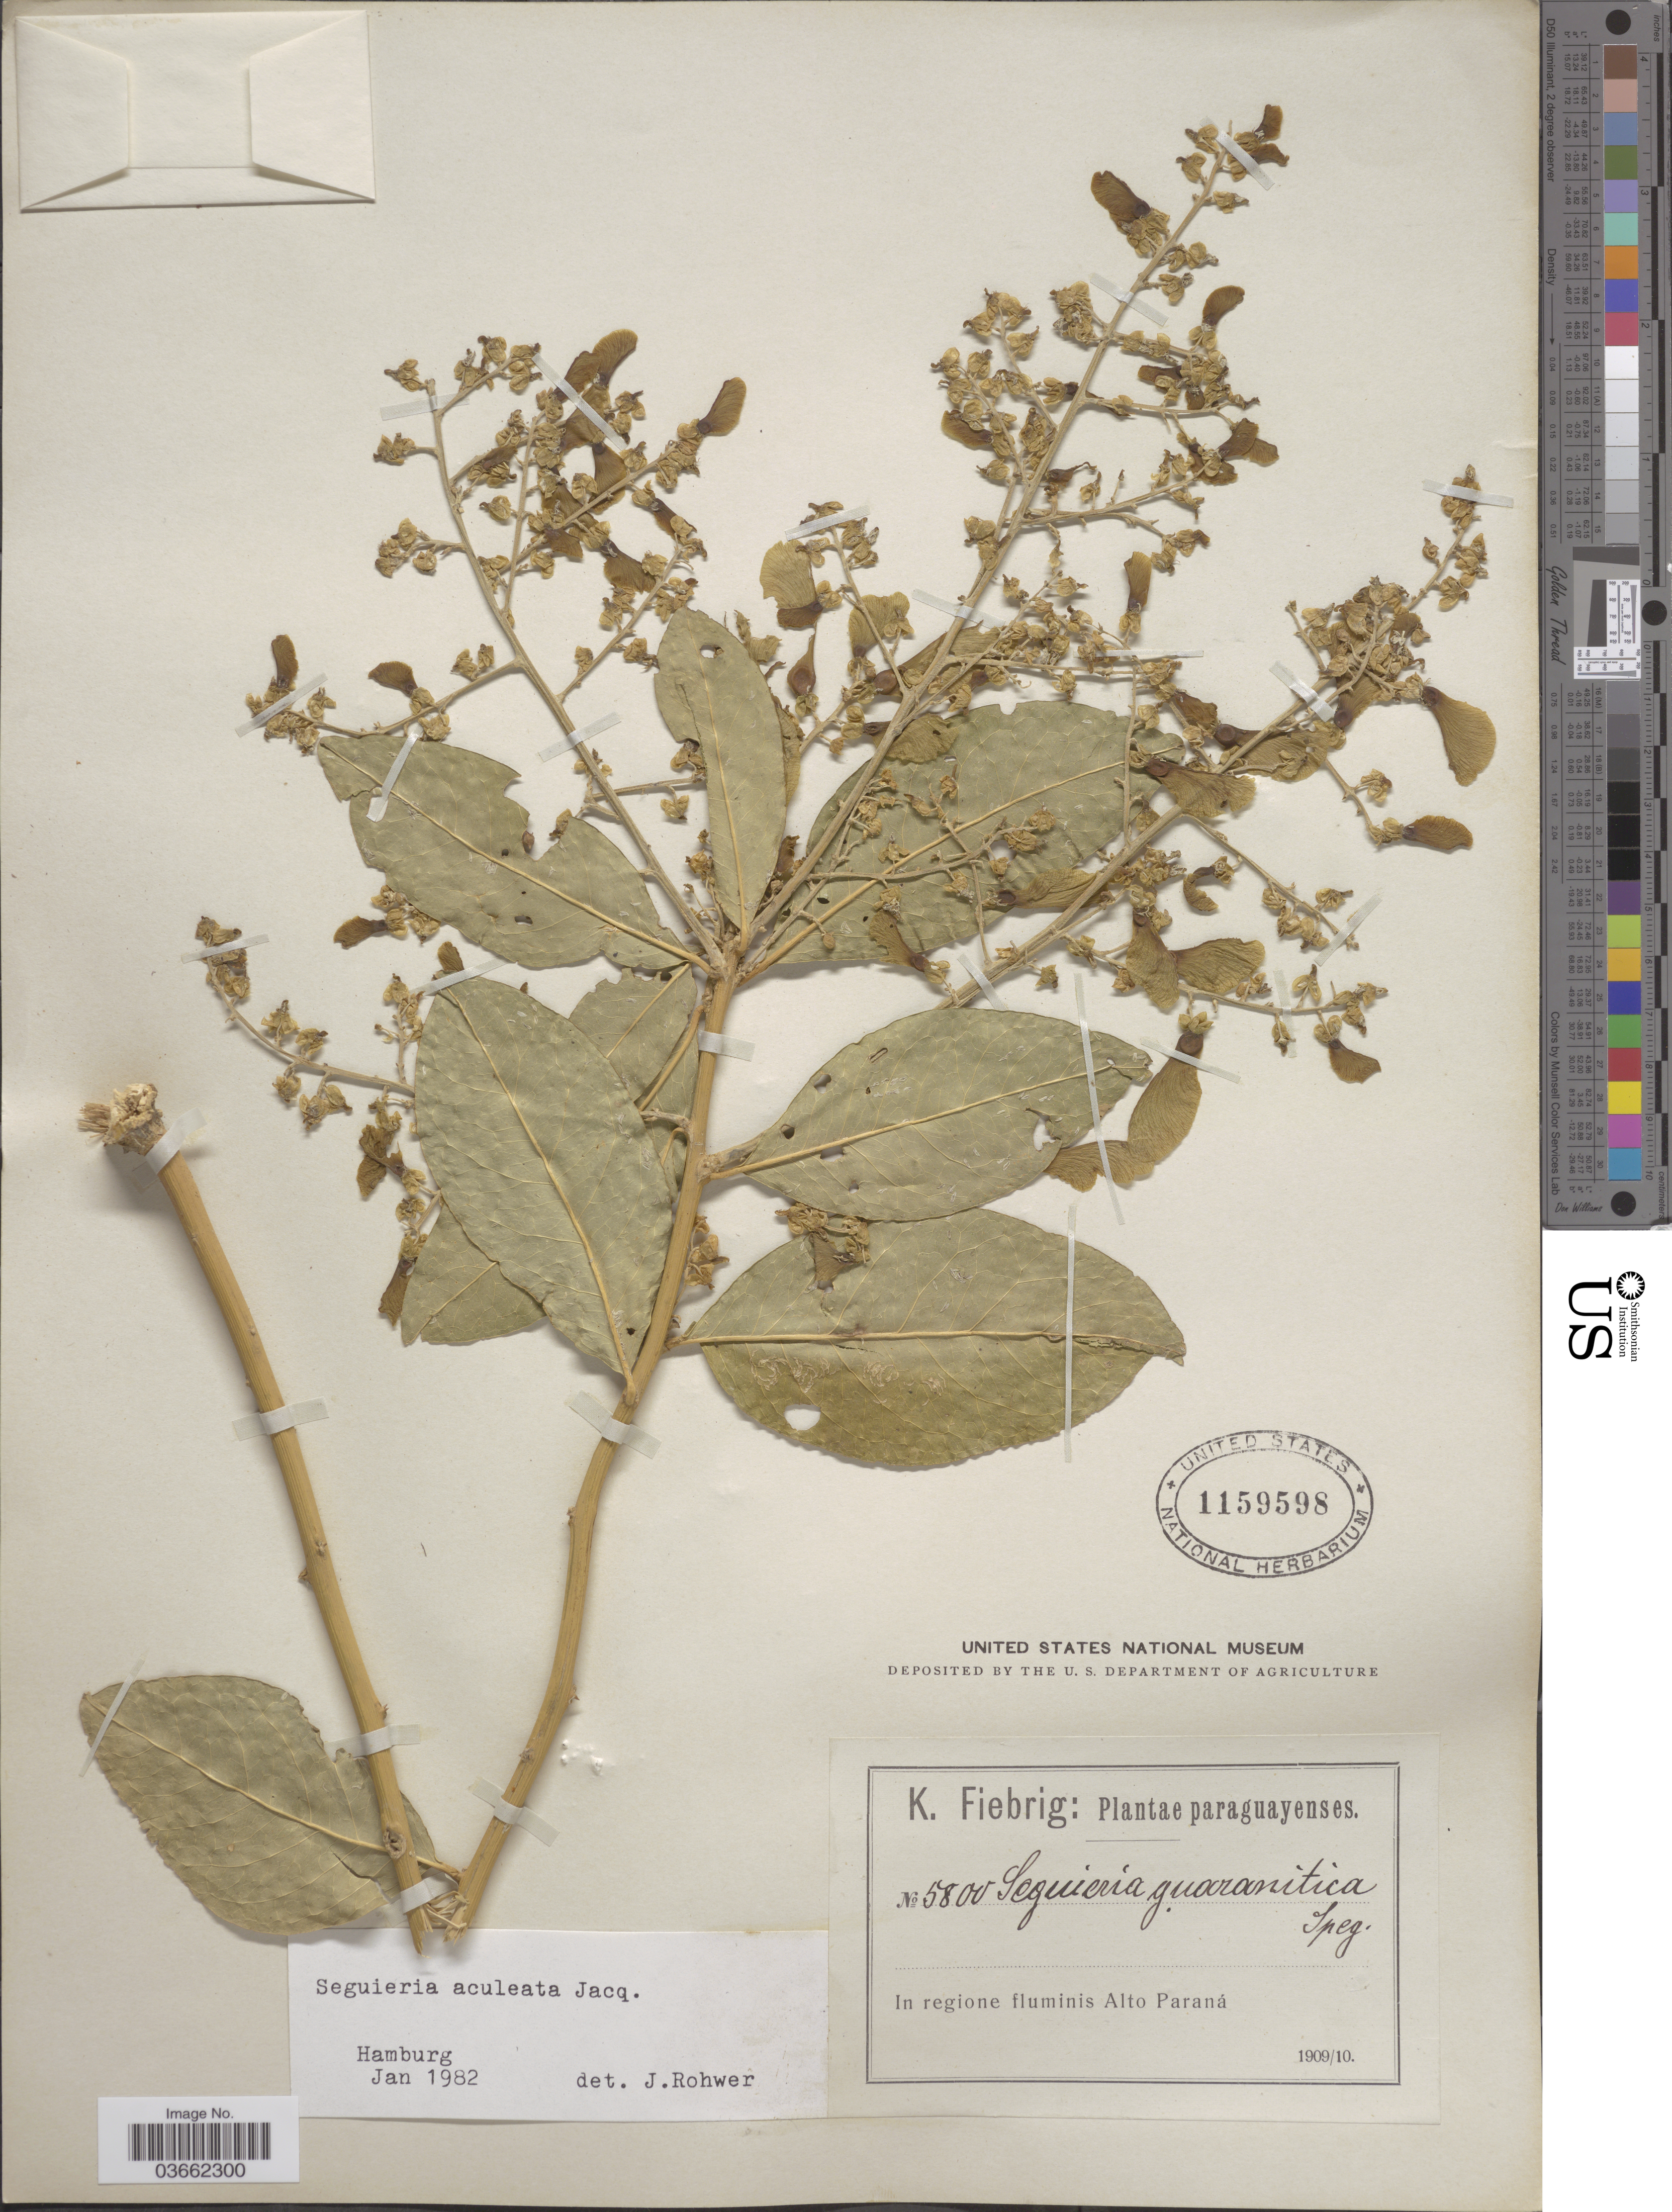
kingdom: Plantae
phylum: Tracheophyta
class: Magnoliopsida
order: Caryophyllales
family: Phytolaccaceae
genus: Seguieria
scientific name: Seguieria aculeata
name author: Jacq.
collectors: K. Fiebrig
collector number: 5800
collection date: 1909/1910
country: Paraguay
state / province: Alto Parana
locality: In regione fluminis Alto Paraná.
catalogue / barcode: US 1159598